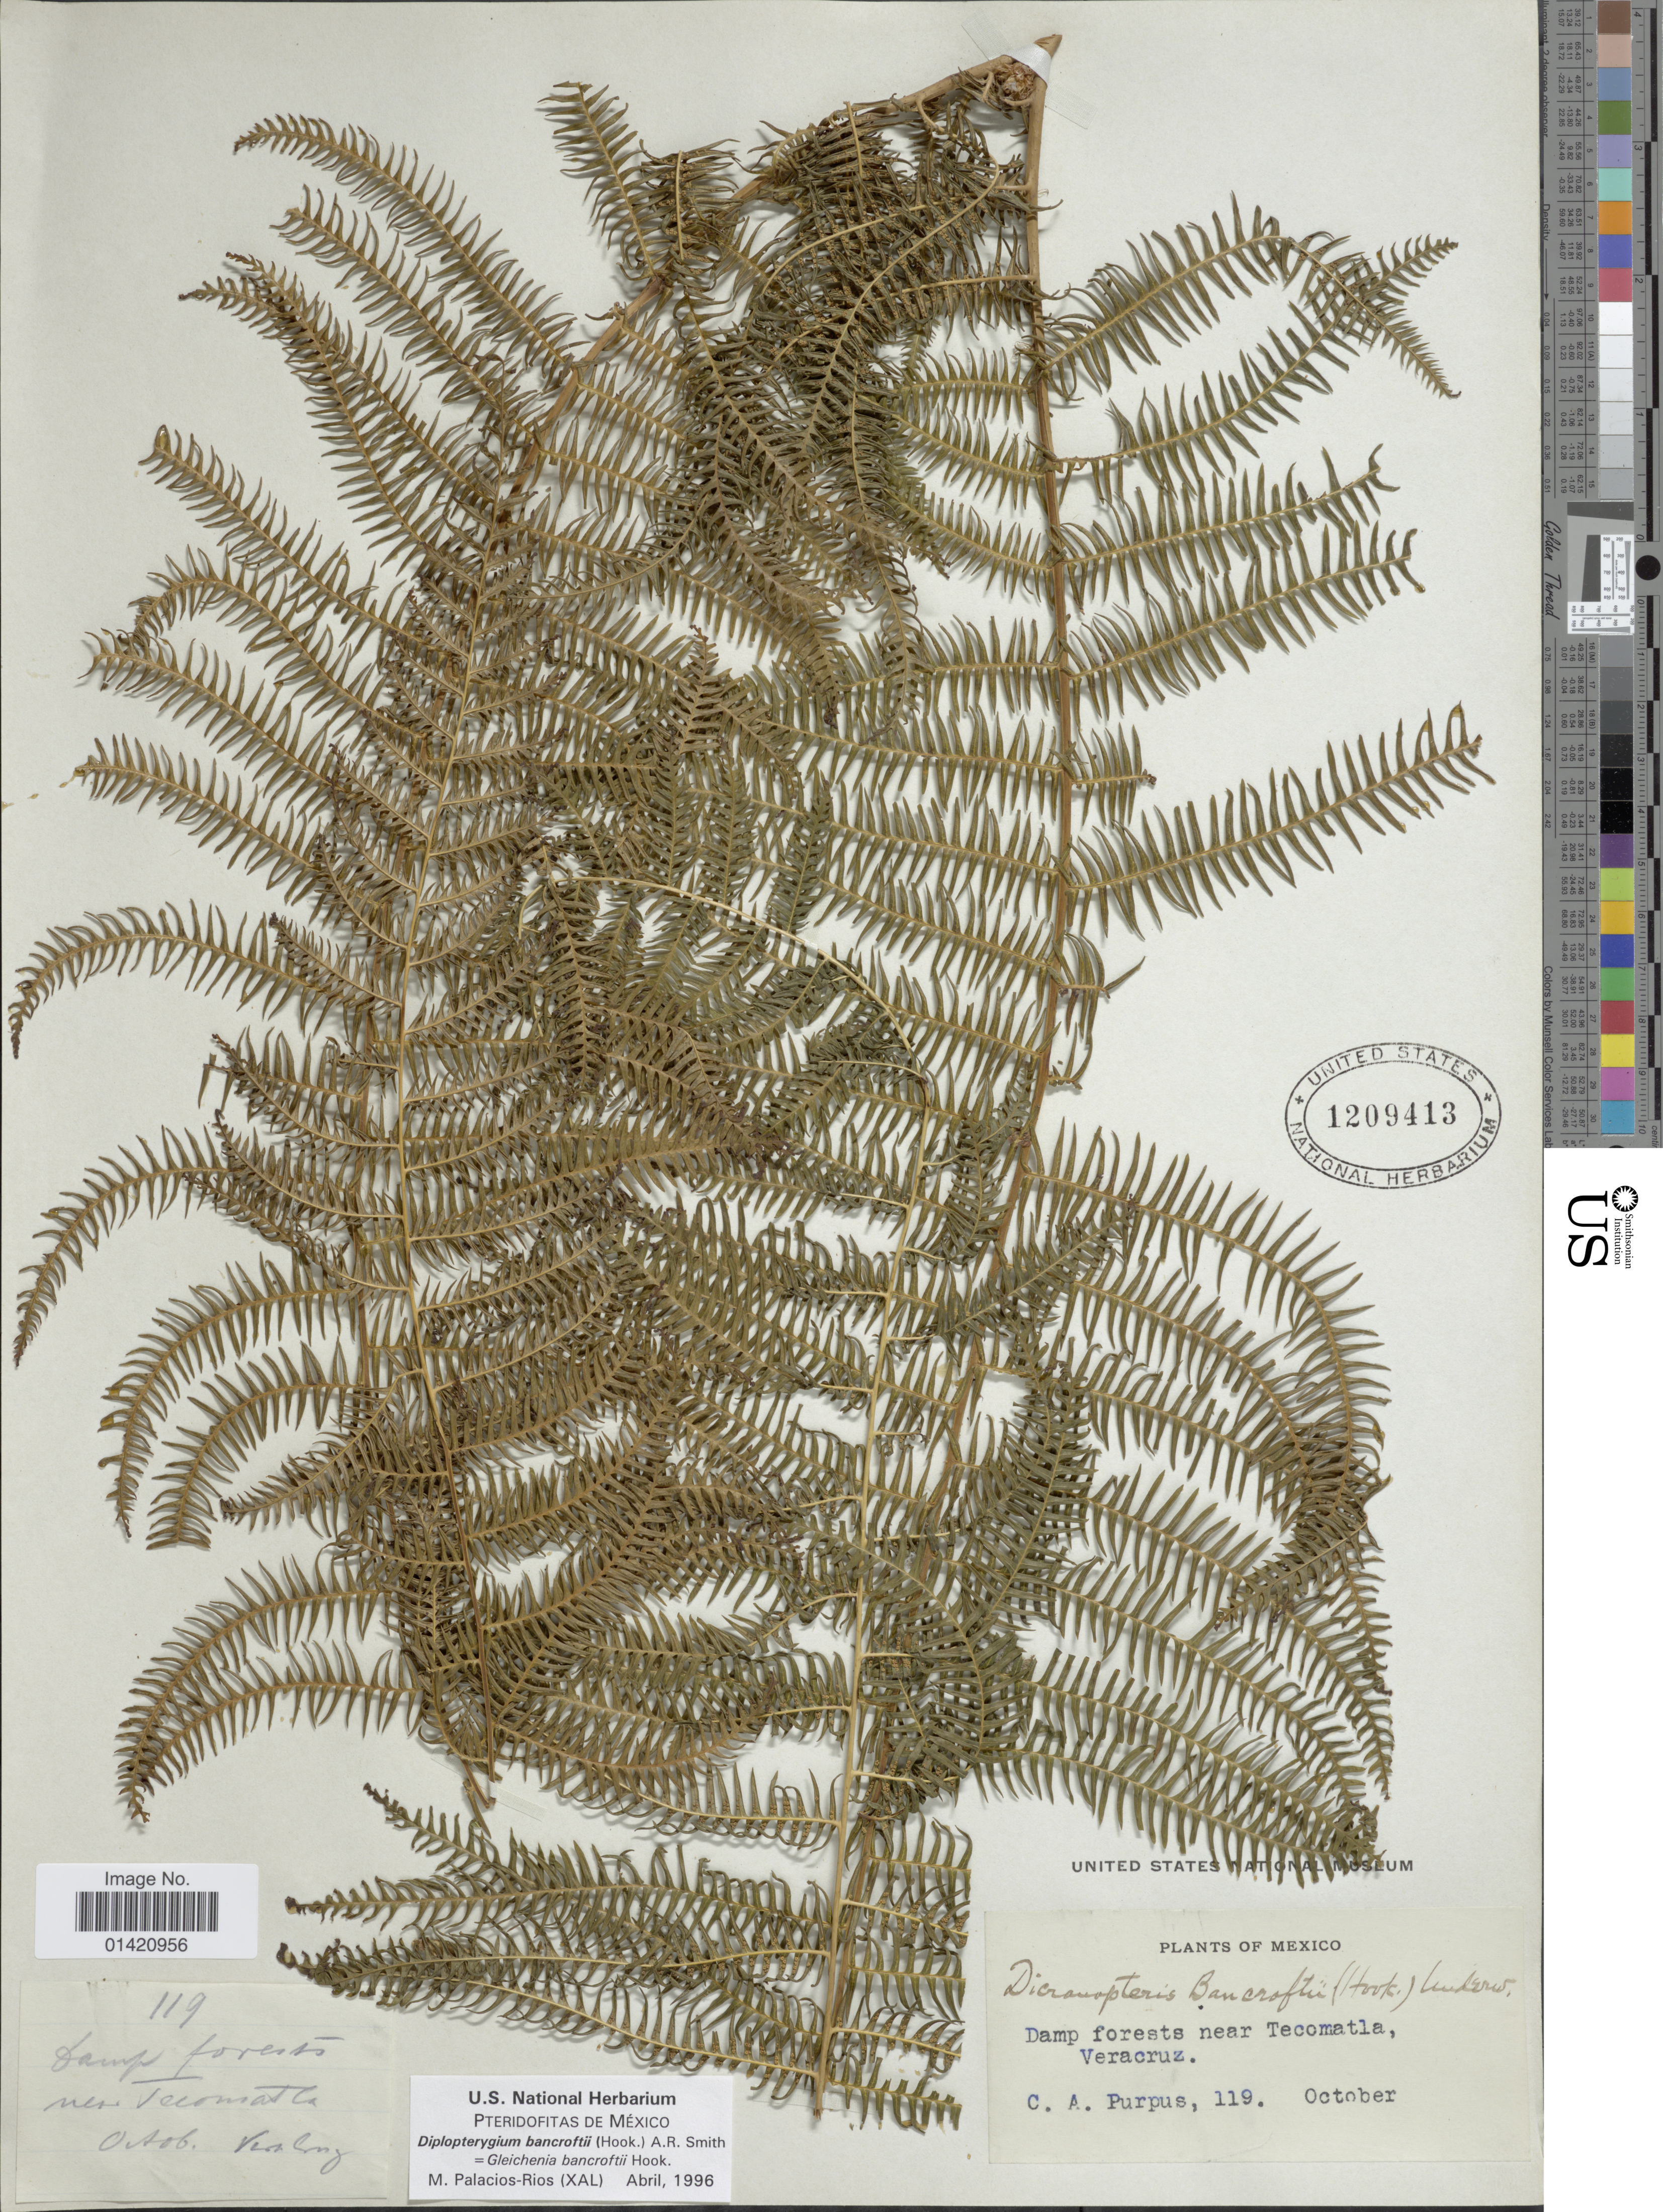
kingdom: Plantae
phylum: Tracheophyta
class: Polypodiopsida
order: Gleicheniales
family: Gleicheniaceae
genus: Diplopterygium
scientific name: Diplopterygium bancroftii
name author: (Hook.) A.R. Sm.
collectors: C. A. Purpus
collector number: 119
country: Mexico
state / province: Veracruz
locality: Damp forests near Tecomatla, Vera Cruz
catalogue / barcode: US 1209413